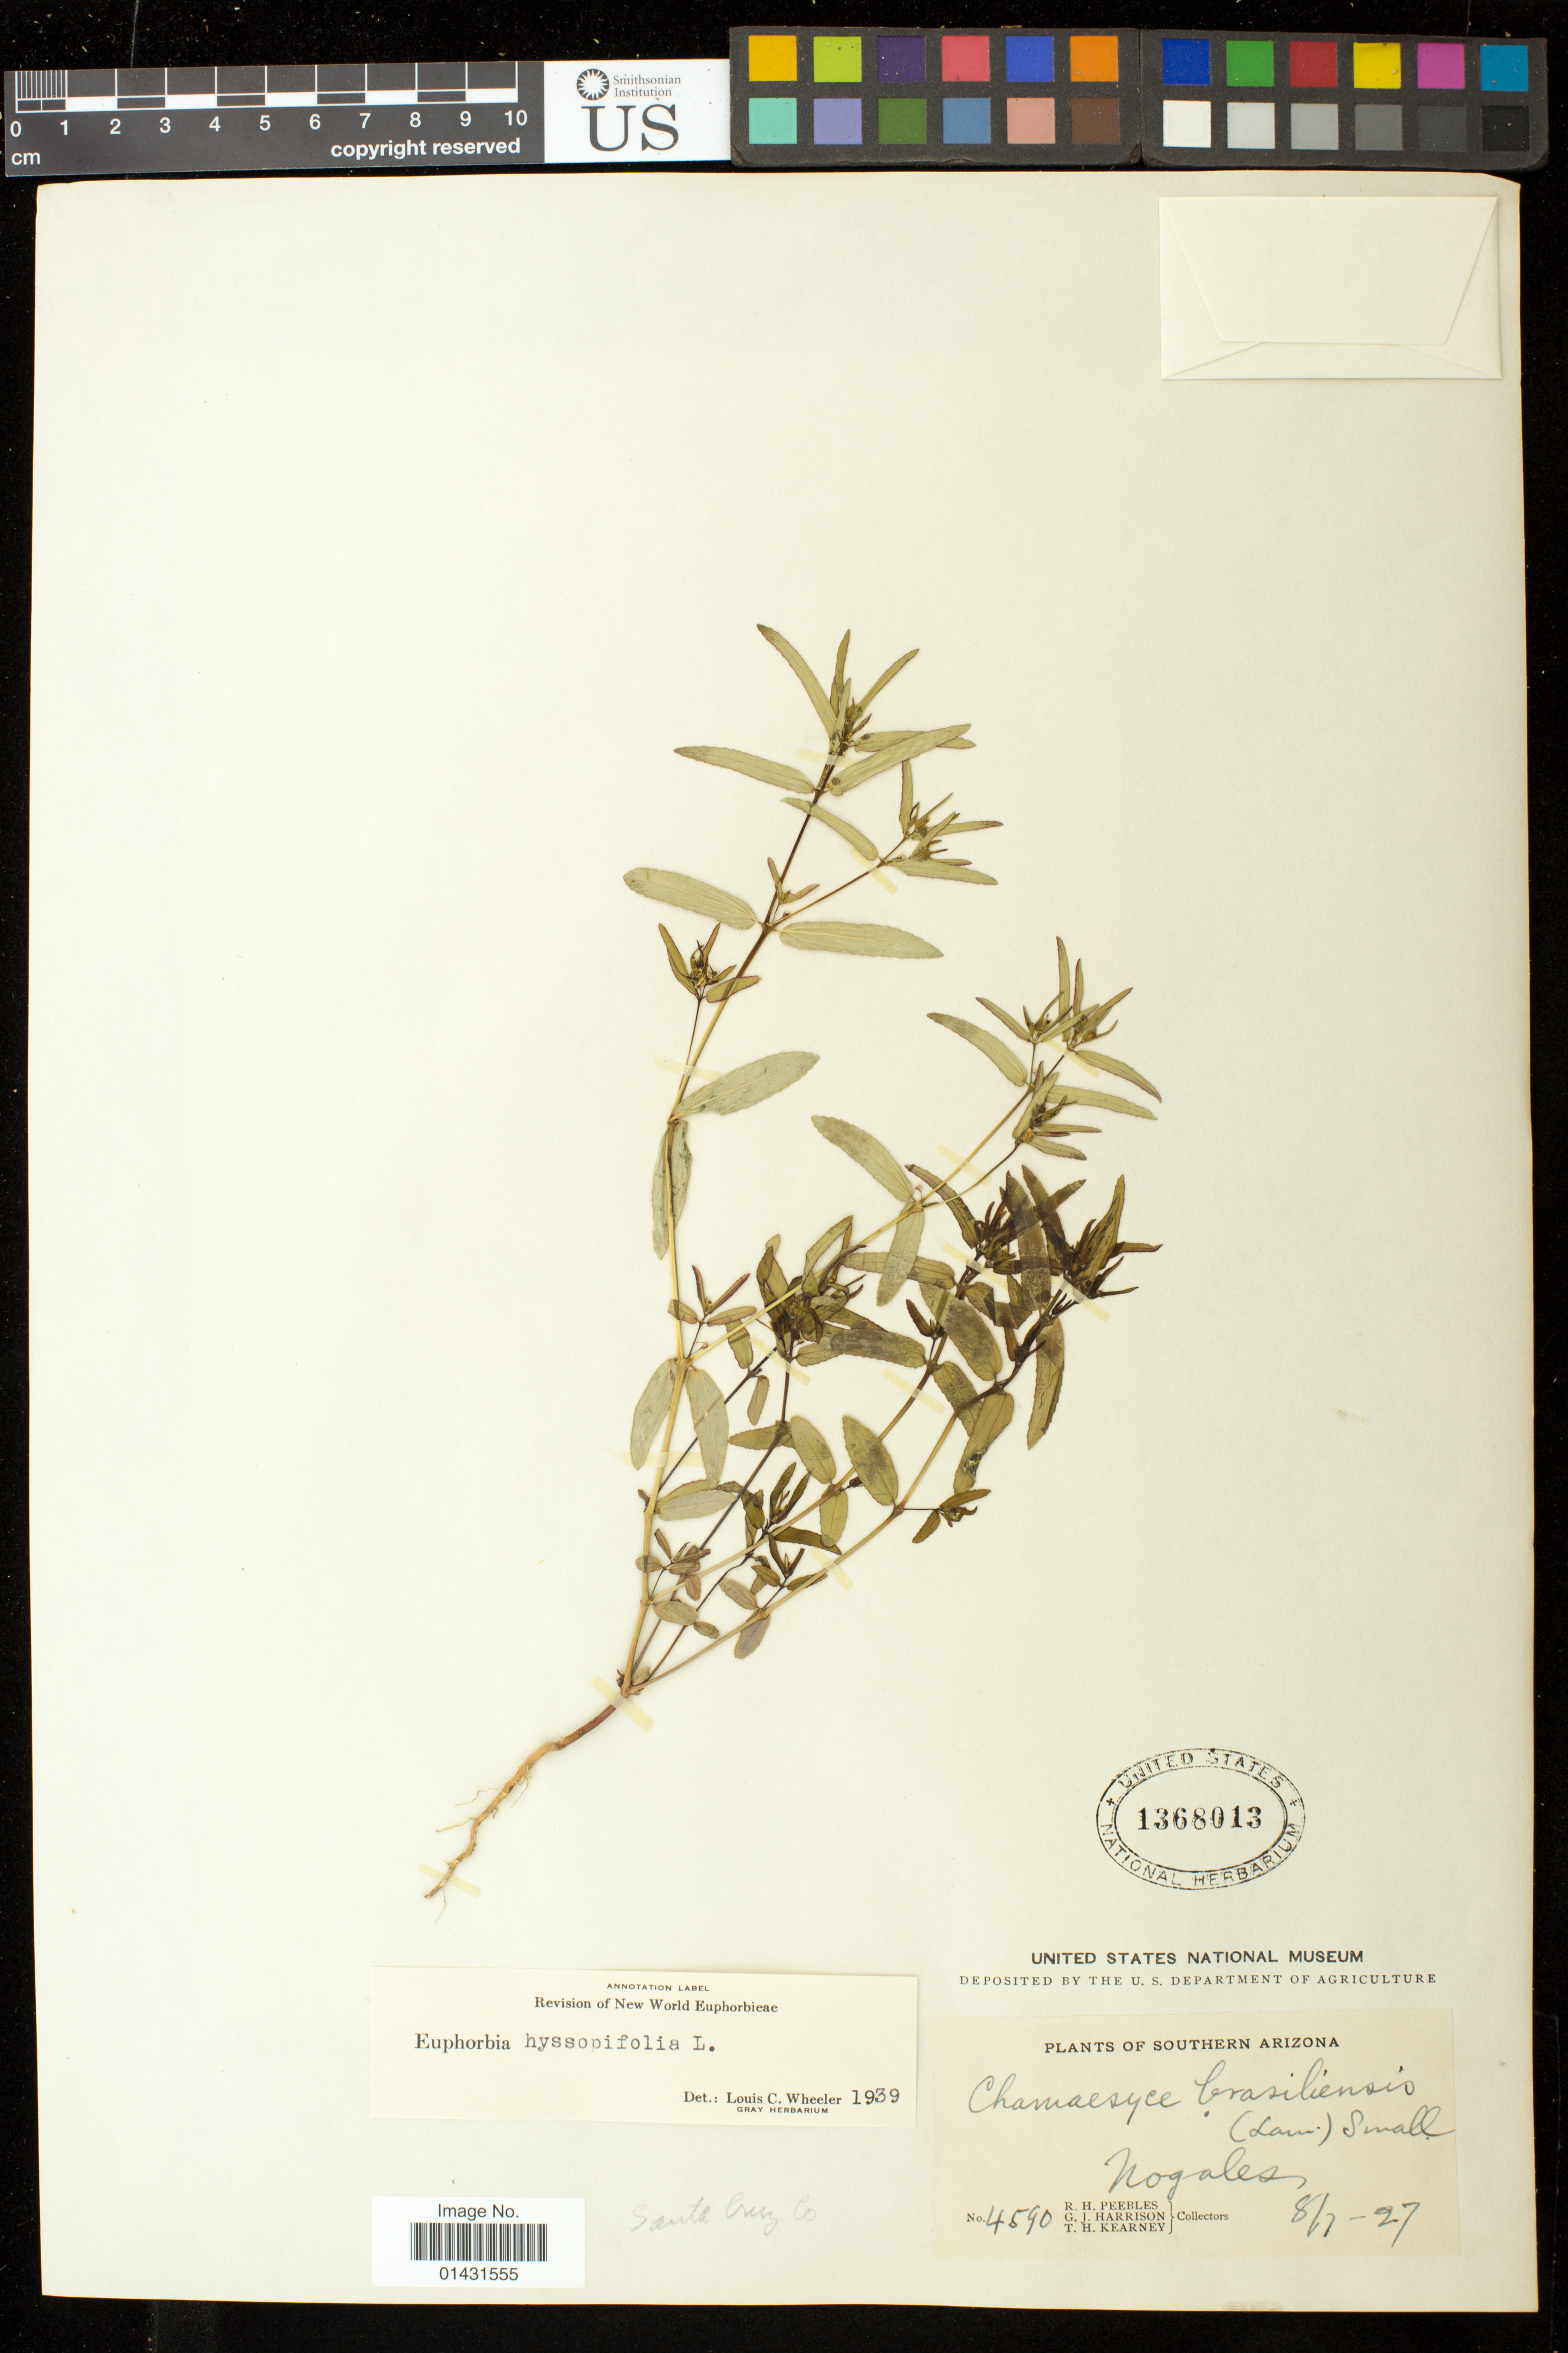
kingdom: Plantae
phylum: Tracheophyta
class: Magnoliopsida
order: Malpighiales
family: Euphorbiaceae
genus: Euphorbia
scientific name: Euphorbia hyssopifolia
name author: L.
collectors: R. H. Peebles, G. J. Harrison & T. H. Kearney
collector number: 4590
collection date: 1927-08-07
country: United States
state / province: Arizona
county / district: Santa Cruz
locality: Nogales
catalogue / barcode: US 1368013